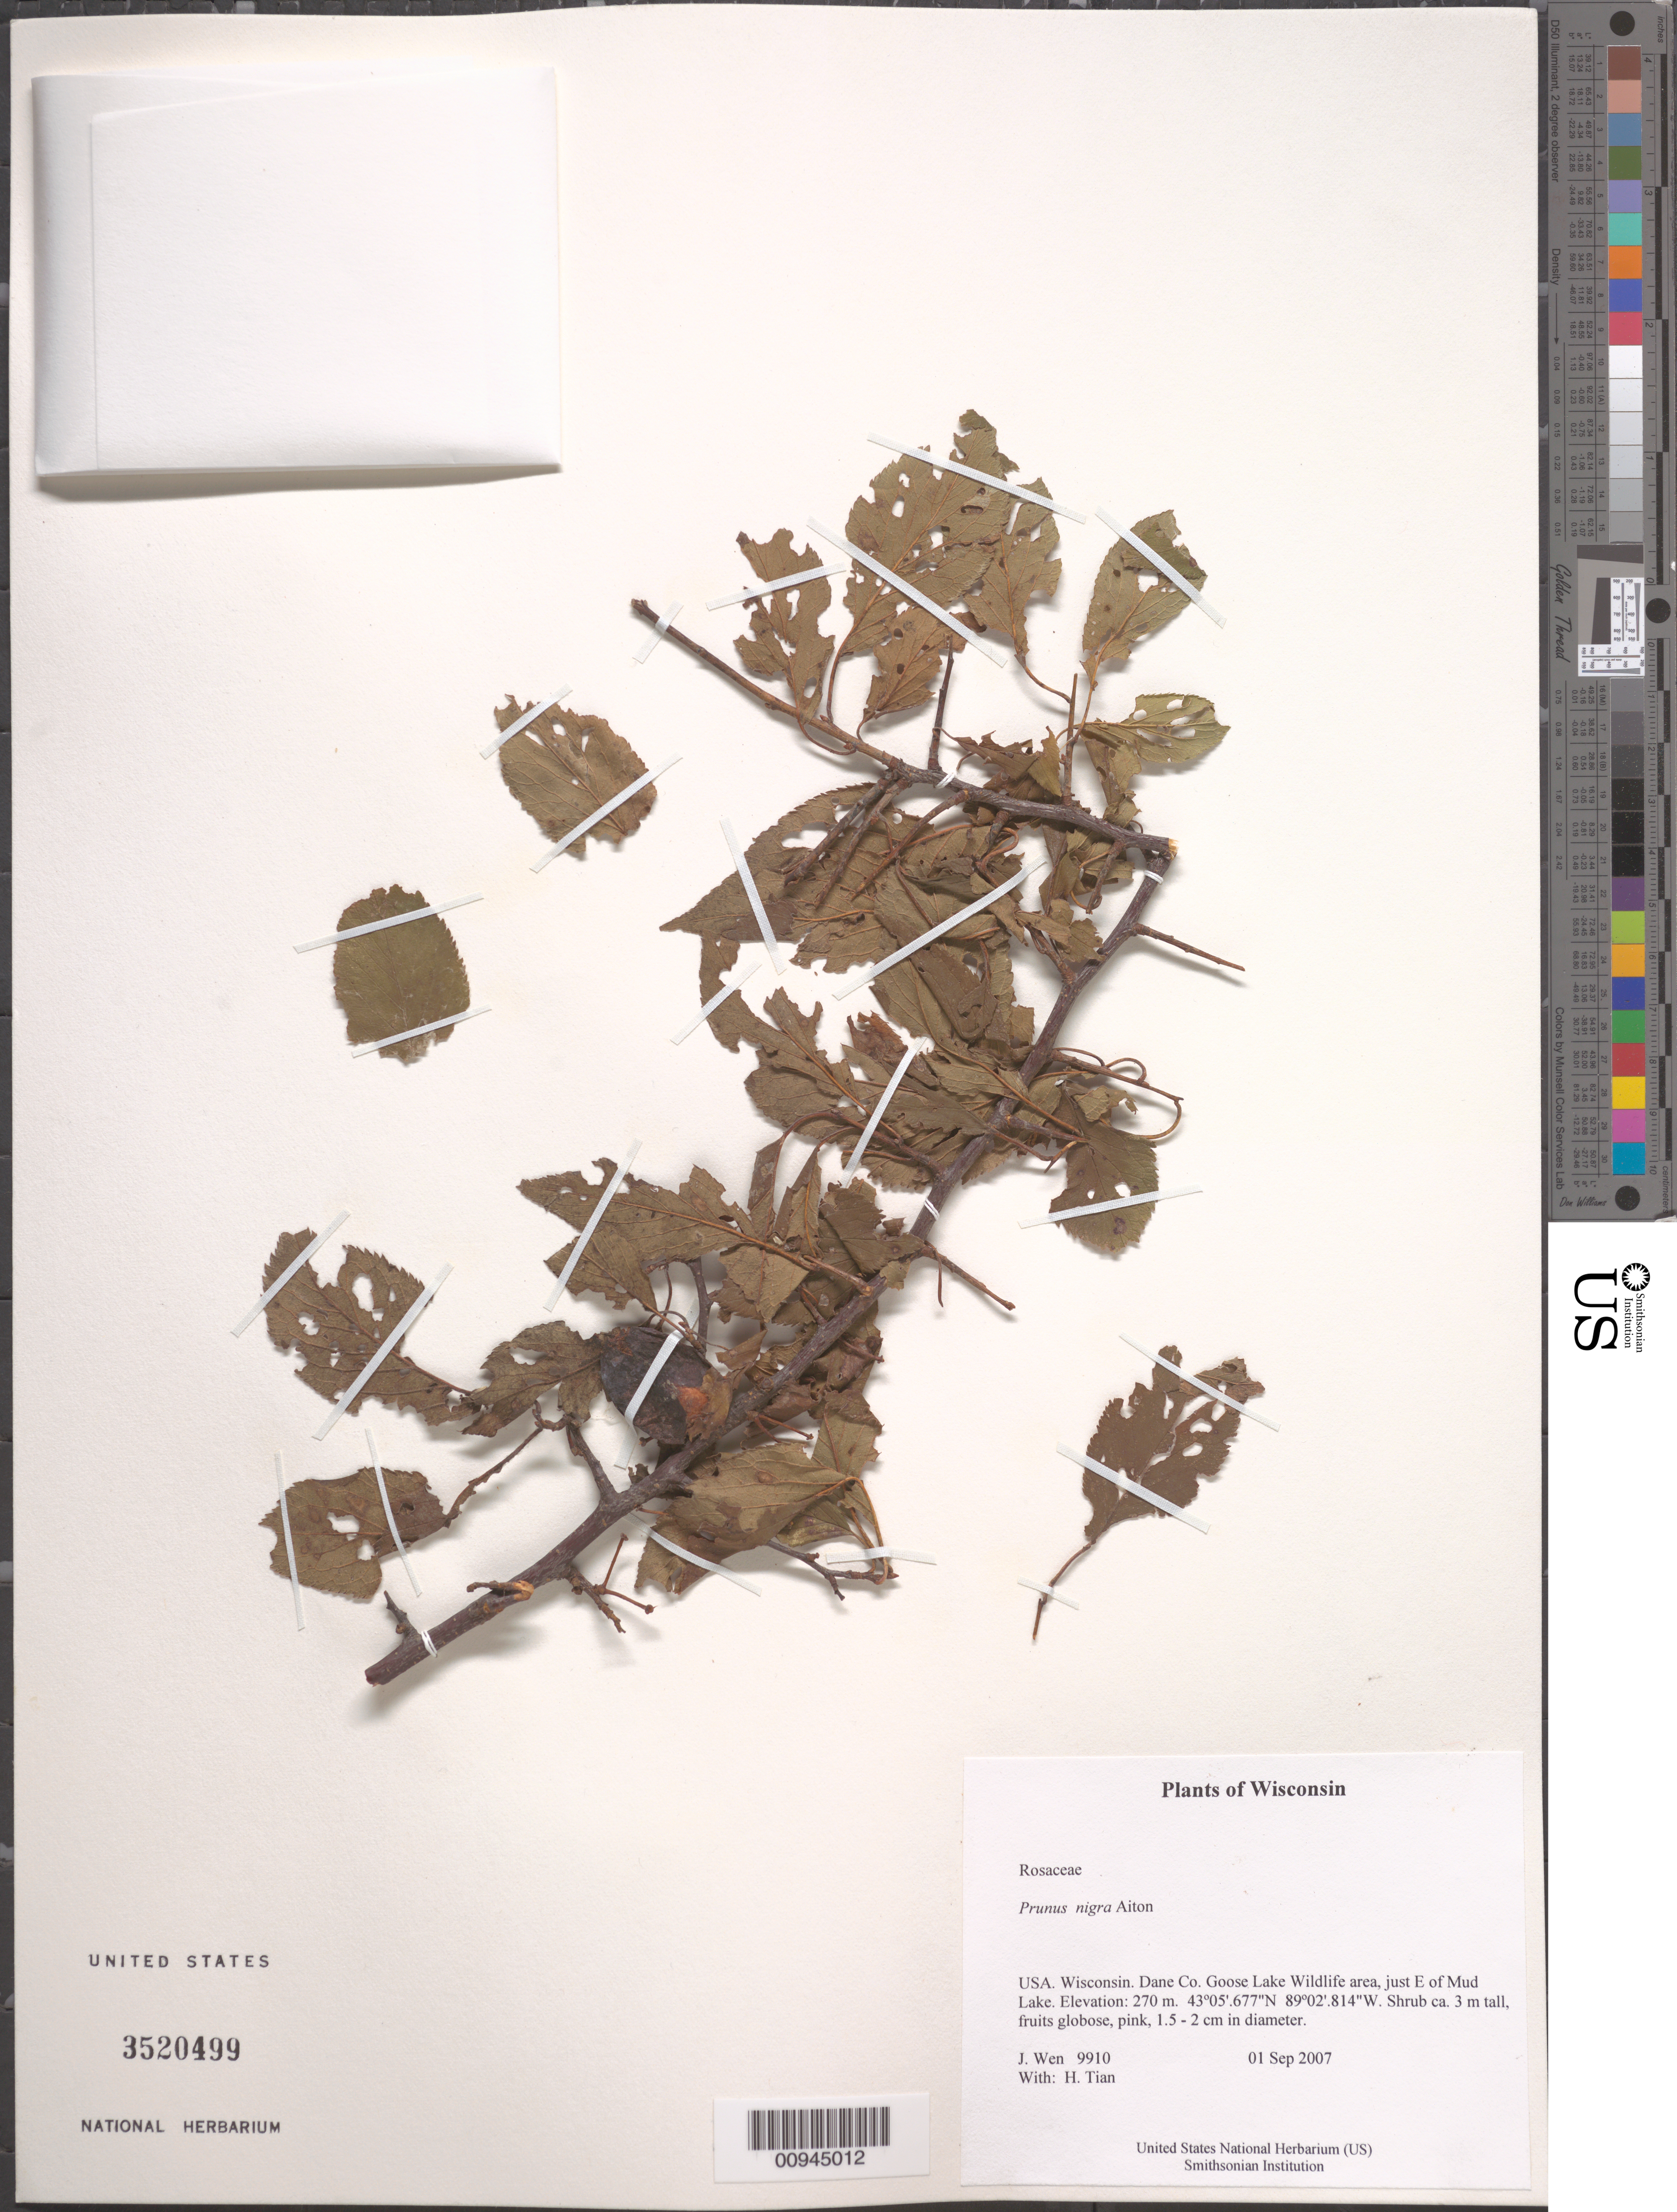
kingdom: Plantae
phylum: Tracheophyta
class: Magnoliopsida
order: Rosales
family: Rosaceae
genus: Prunus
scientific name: Prunus nigra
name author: Wight & Hedrick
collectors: J. Wen & H. Tian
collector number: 9910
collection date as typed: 01 Sep 2007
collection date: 2007-09-01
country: United States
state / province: Wisconsin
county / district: Dane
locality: Goose Lake Wildlife area, just E of Mud Lake.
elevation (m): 270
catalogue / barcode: US 3520499